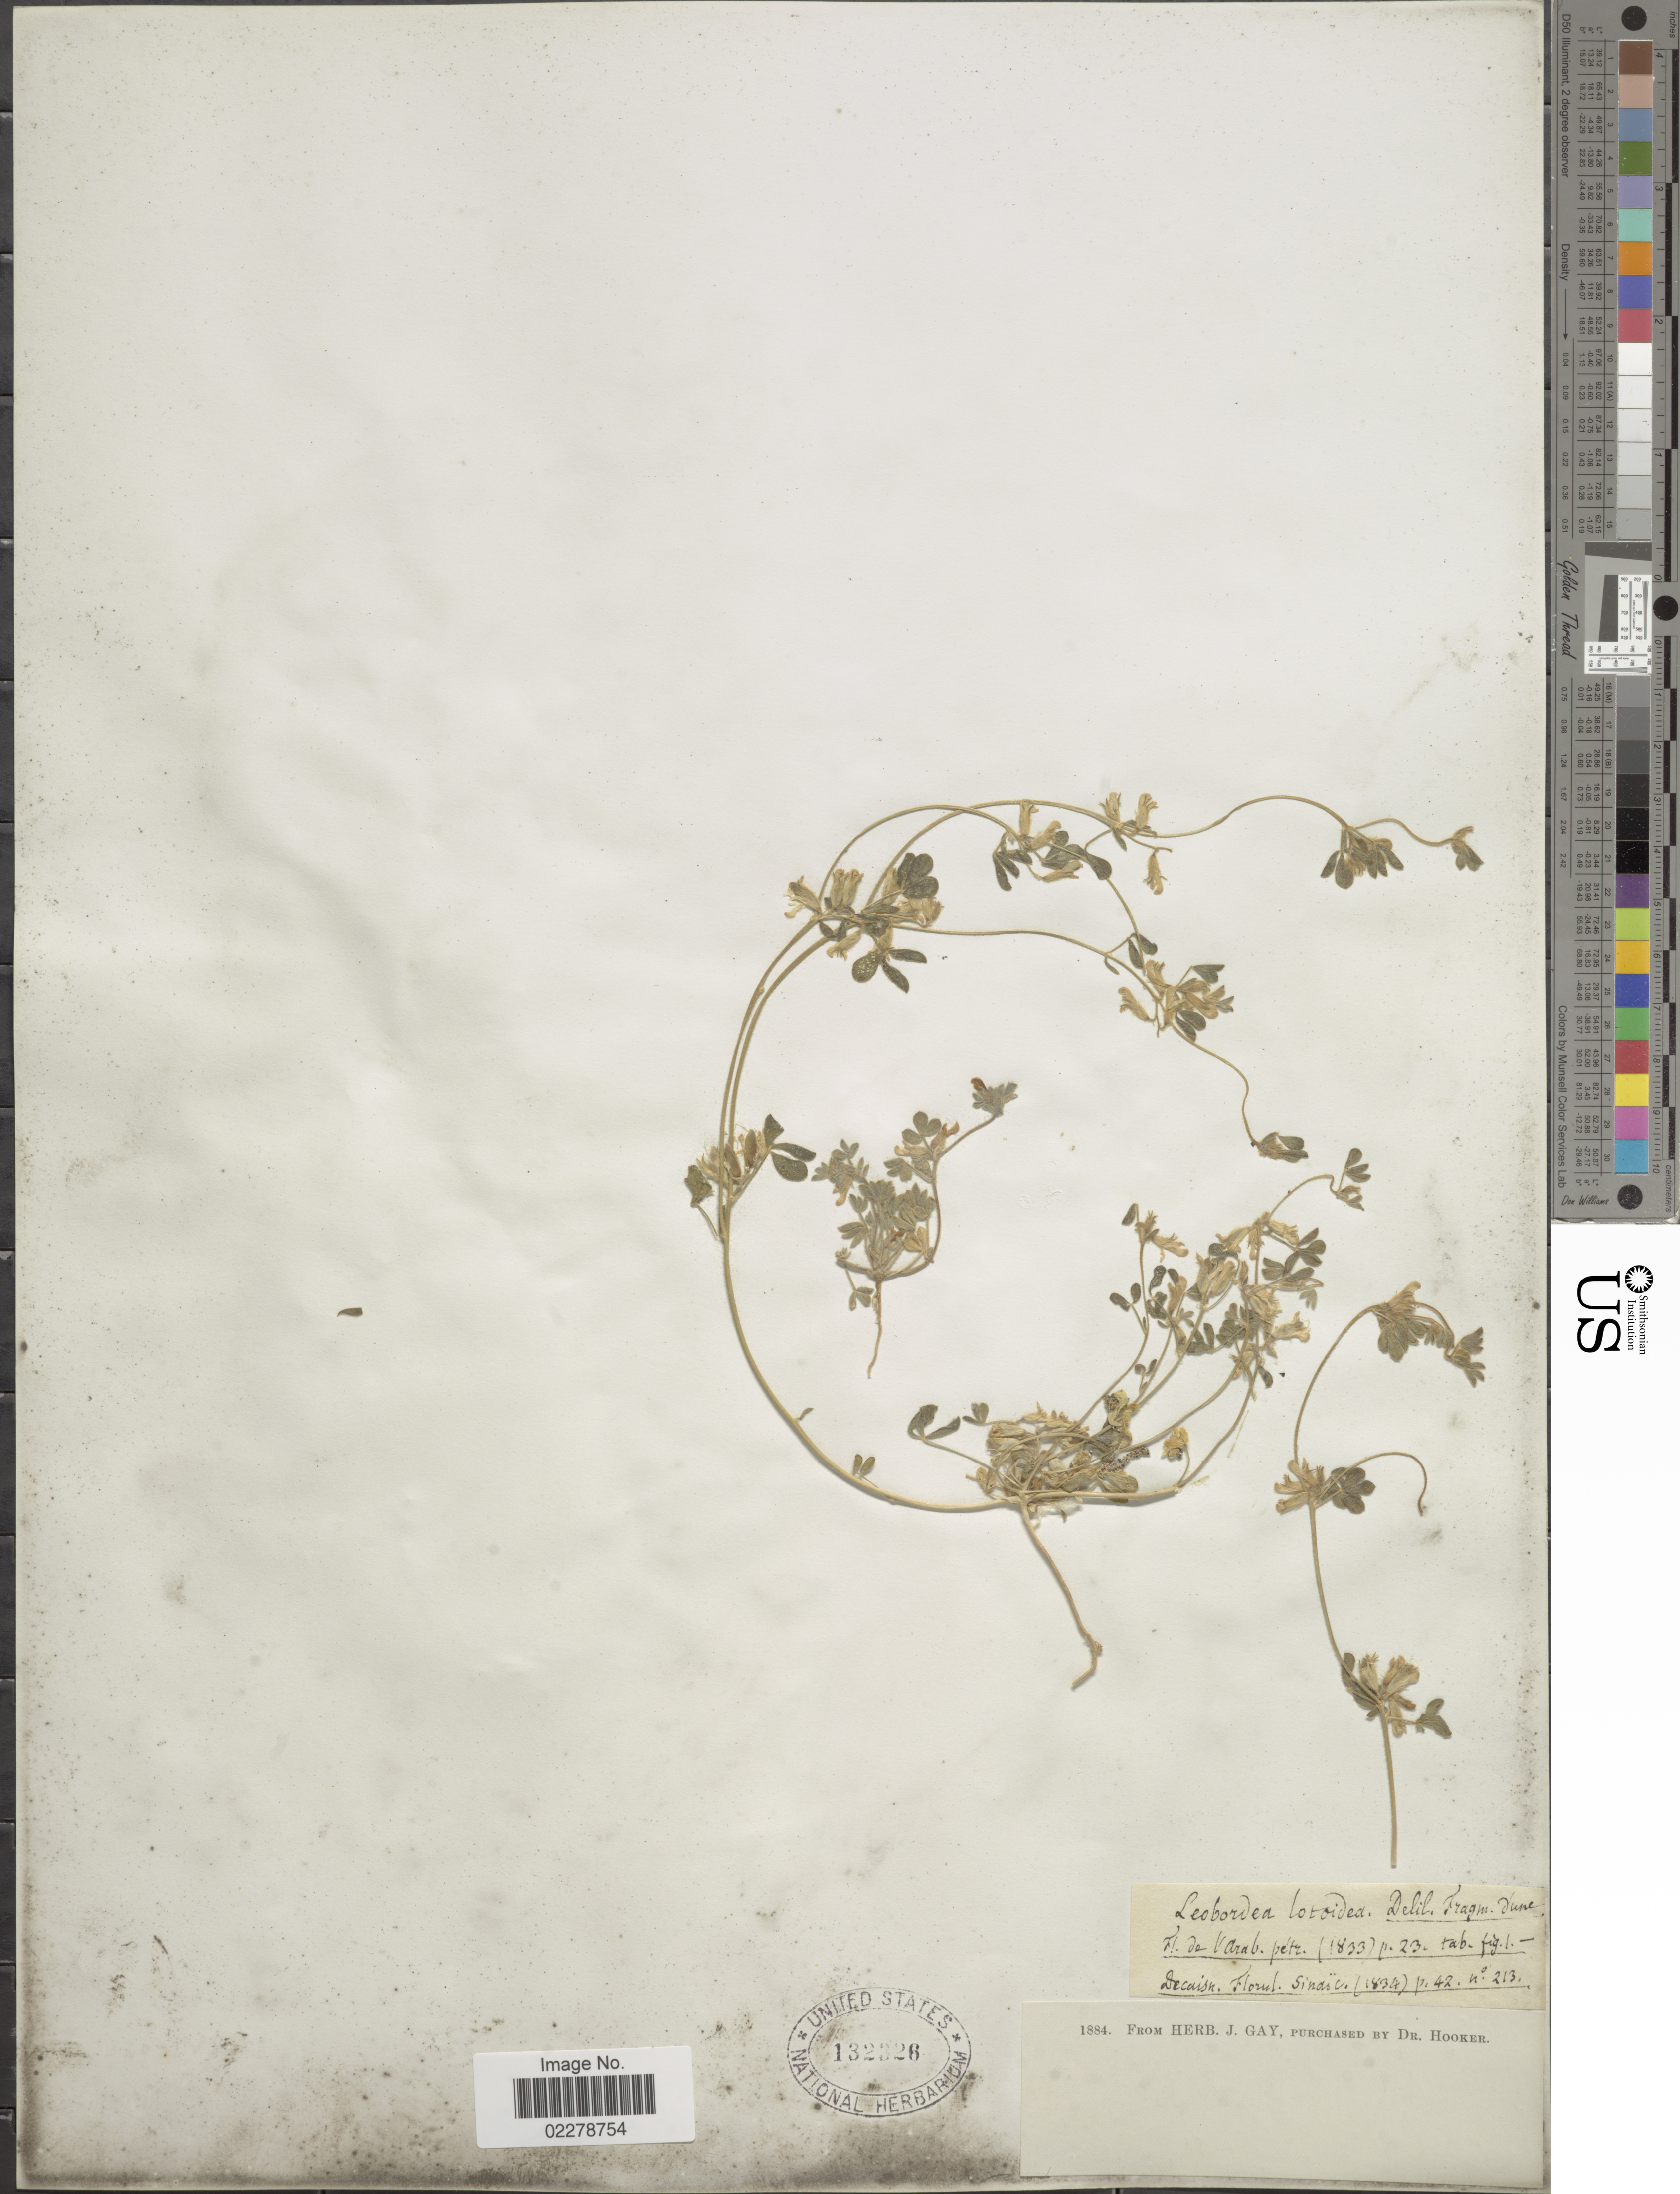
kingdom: Plantae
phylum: Tracheophyta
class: Magnoliopsida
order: Fabales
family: Fabaceae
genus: Lotononis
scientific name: Lotononis lotoidea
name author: Druce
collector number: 213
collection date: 1833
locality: Arab. petr.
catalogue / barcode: US 132326